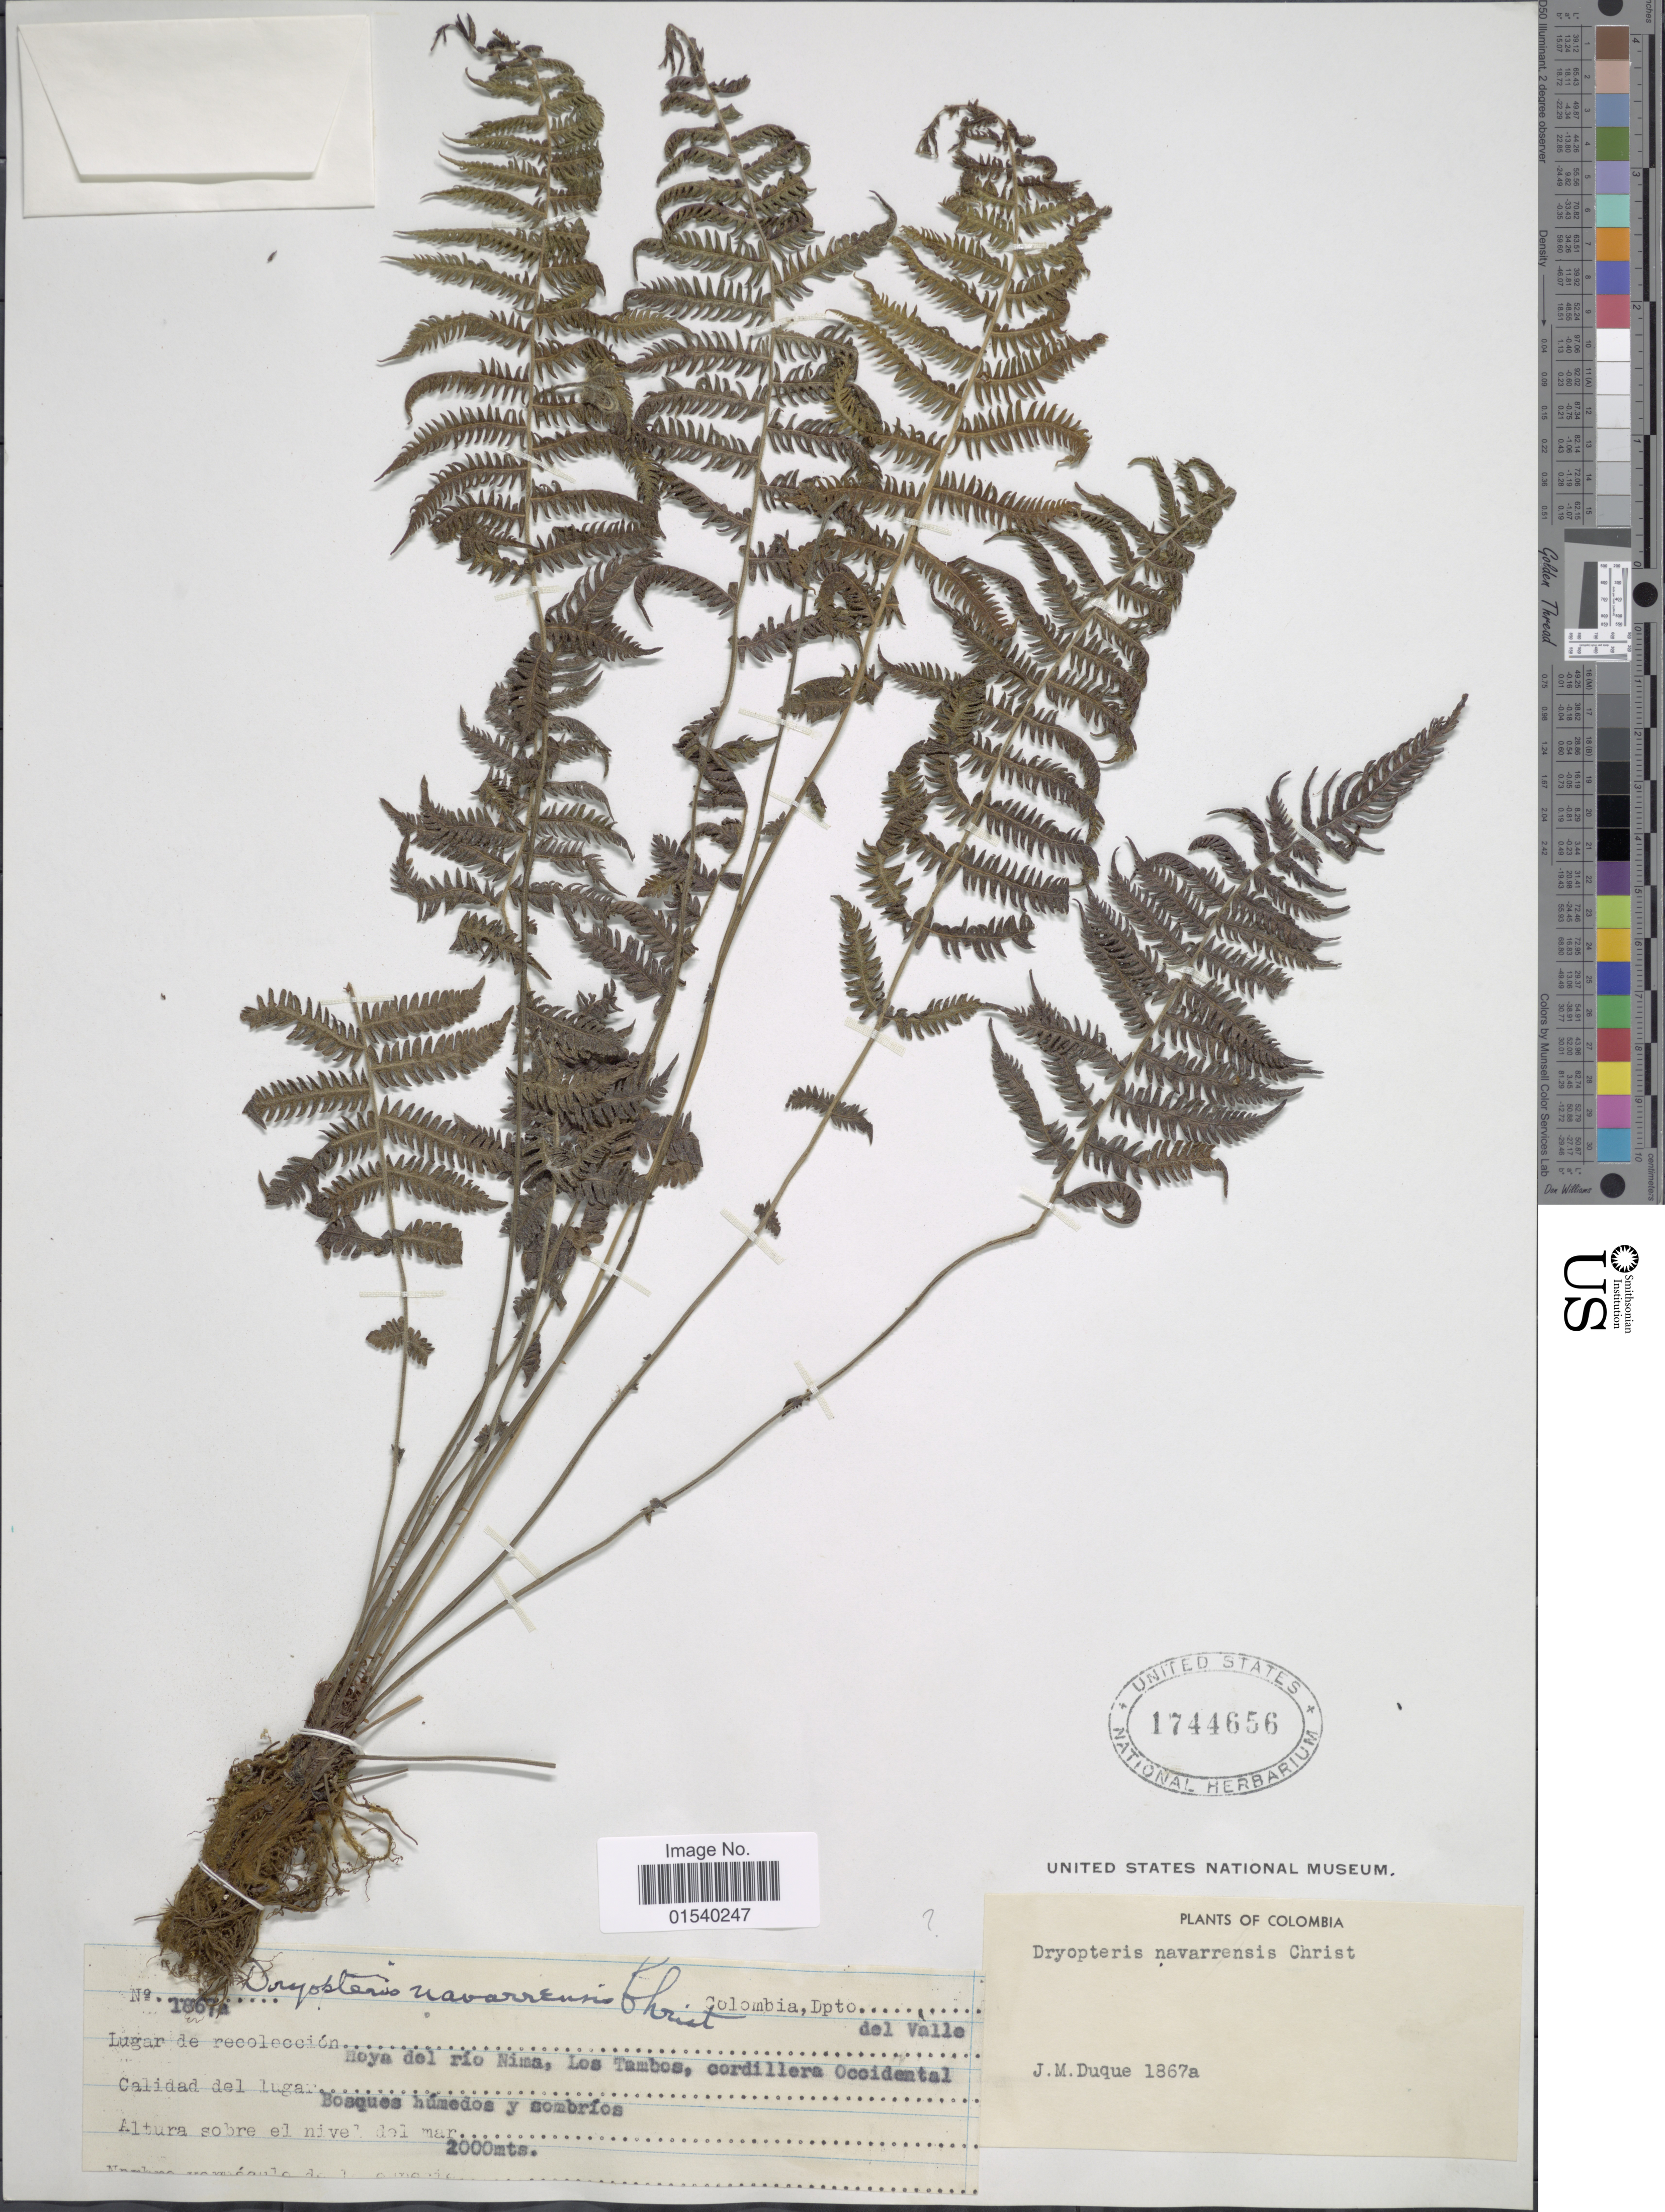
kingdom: Plantae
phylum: Tracheophyta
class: Polypodiopsida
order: Polypodiales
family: Thelypteridaceae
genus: Amauropelta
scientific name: Amauropelta oligocarpa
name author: (Humb. & Bonpl. ex Willd.) Pic. Serm.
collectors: J. Duque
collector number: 1867a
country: Colombia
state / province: Valle del Cauca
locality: Dpto del Valle, Hoya del rio Nima, Los Tambos, cordillera Occidental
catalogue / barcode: US 1744656